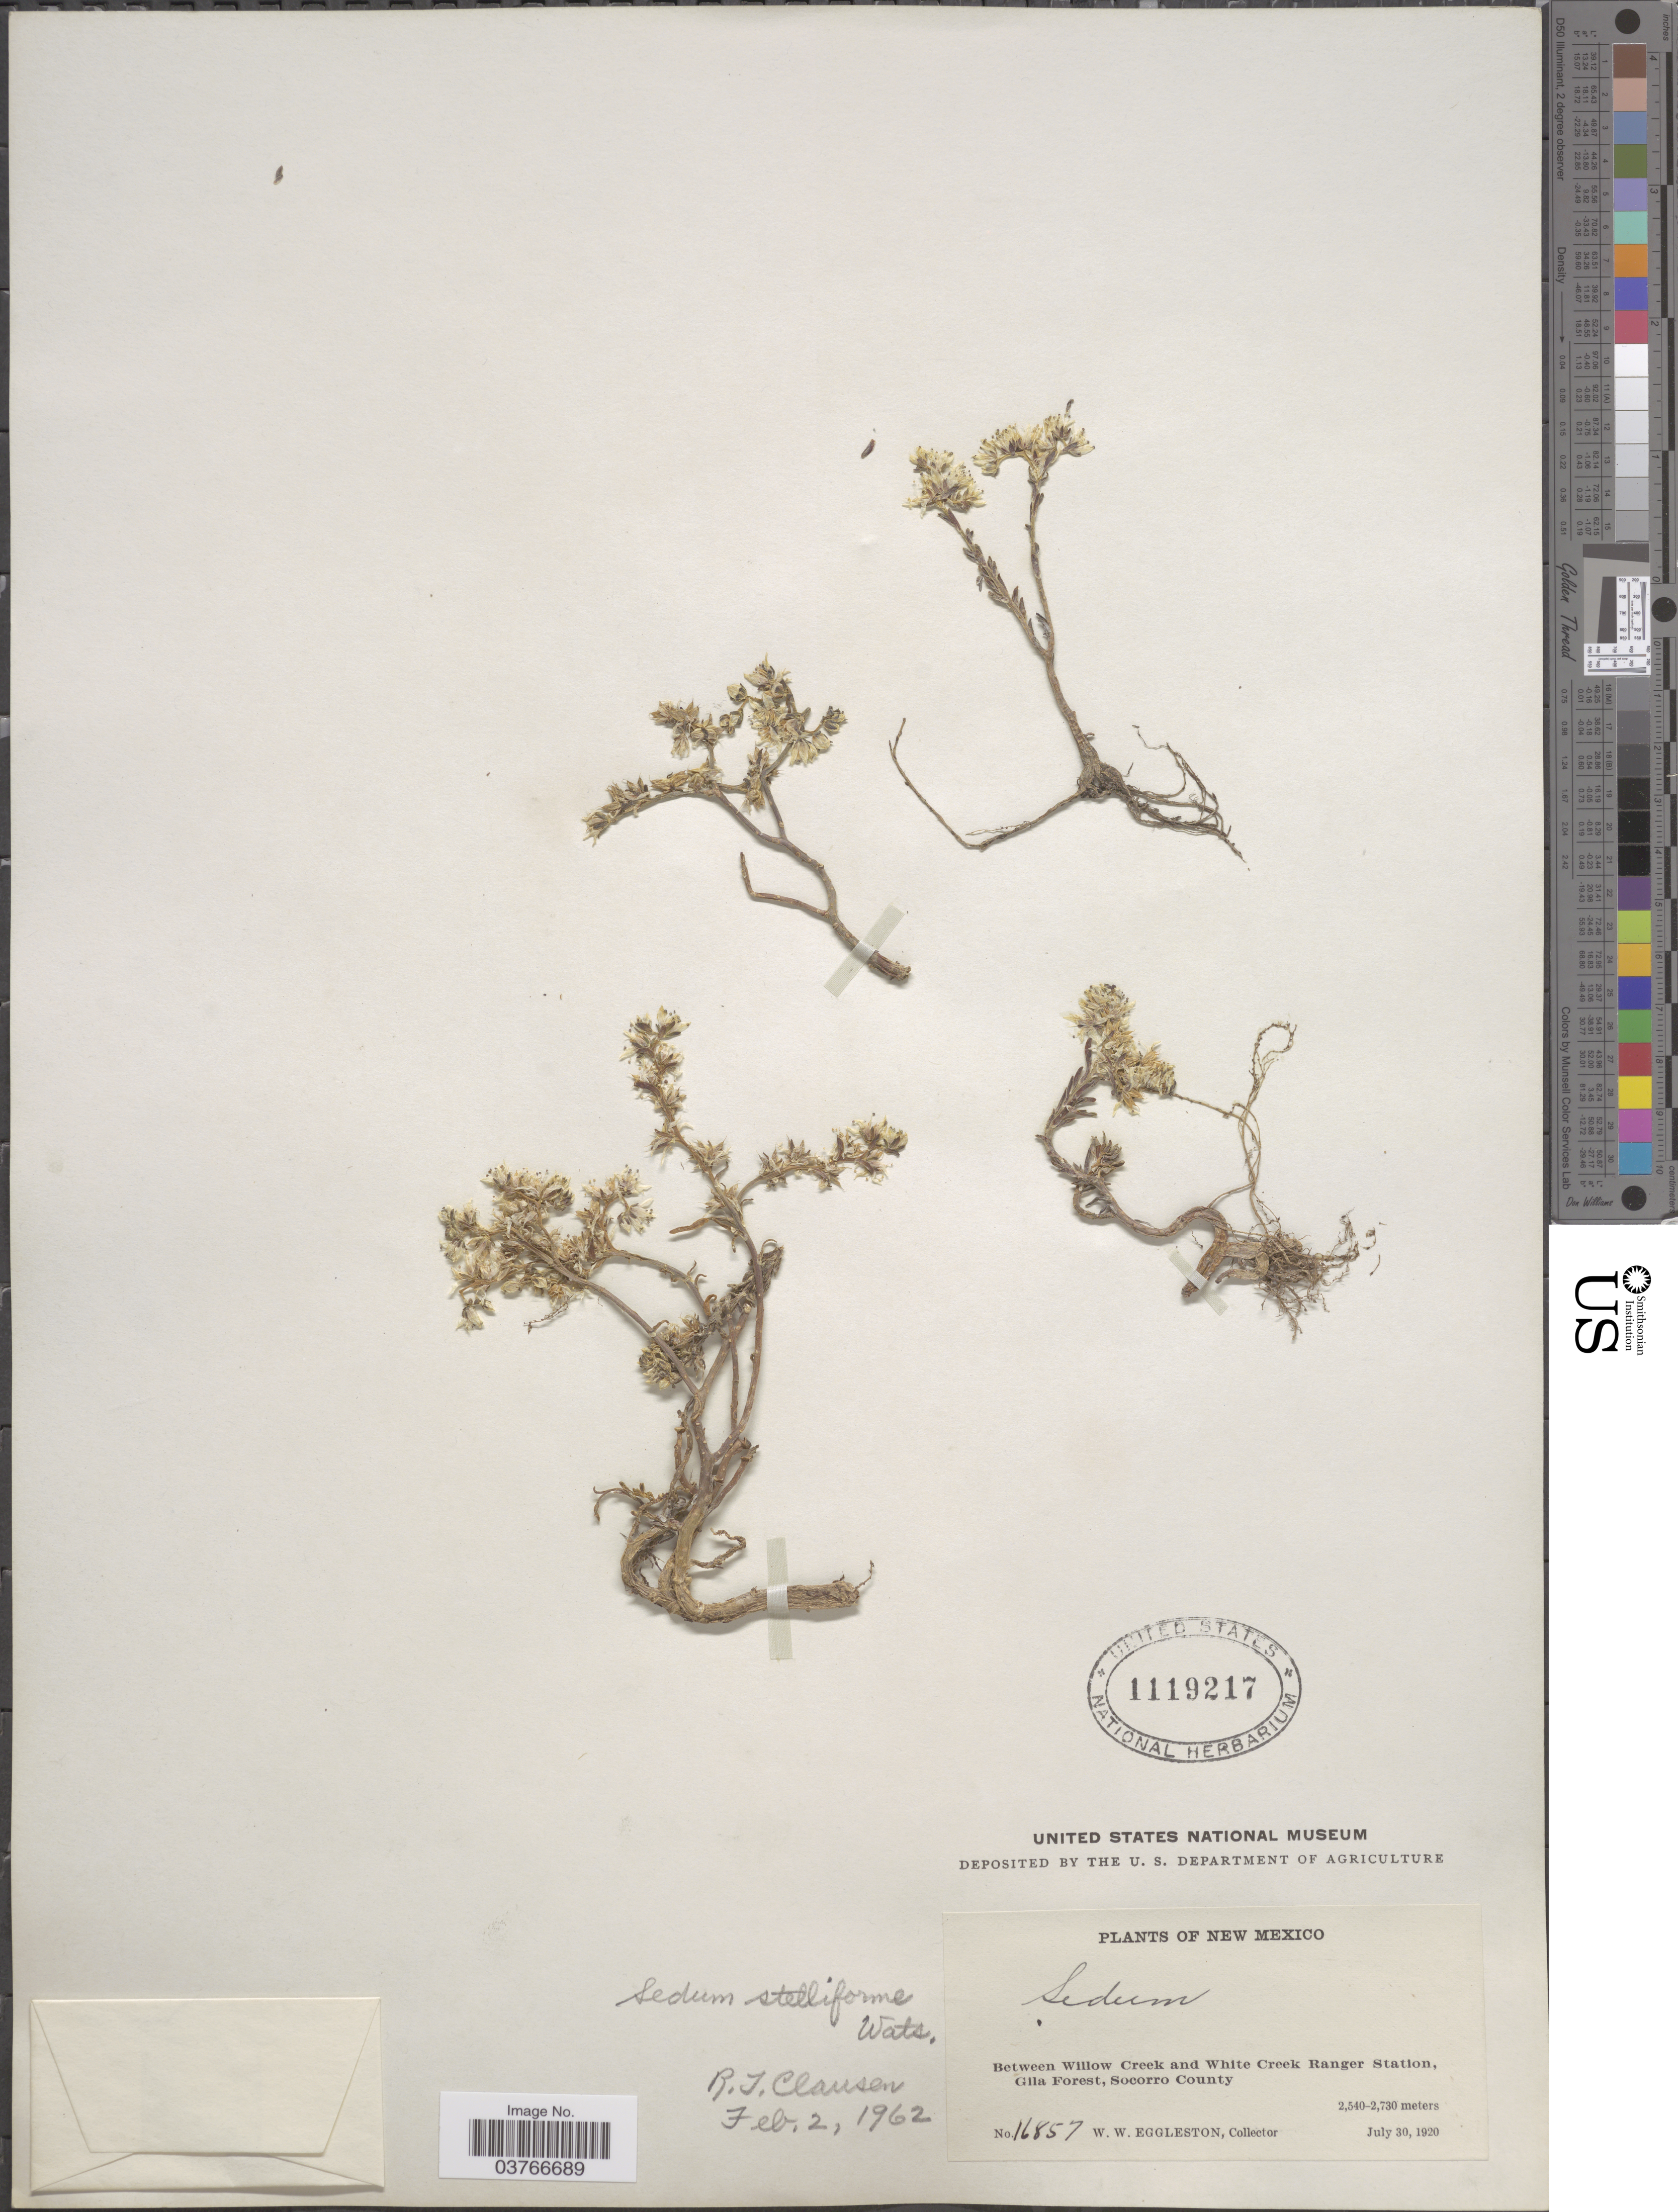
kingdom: Plantae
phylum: Tracheophyta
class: Magnoliopsida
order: Saxifragales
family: Crassulaceae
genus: Sedum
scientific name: Sedum stelliforme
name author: S. Watson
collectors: W. W. Eggleston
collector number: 16857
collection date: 1920-07-30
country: United States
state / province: New Mexico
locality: Between Willow Creek and White Creek Ranger Station, Gila Forest, Socorro County.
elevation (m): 2540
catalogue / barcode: US 1119217